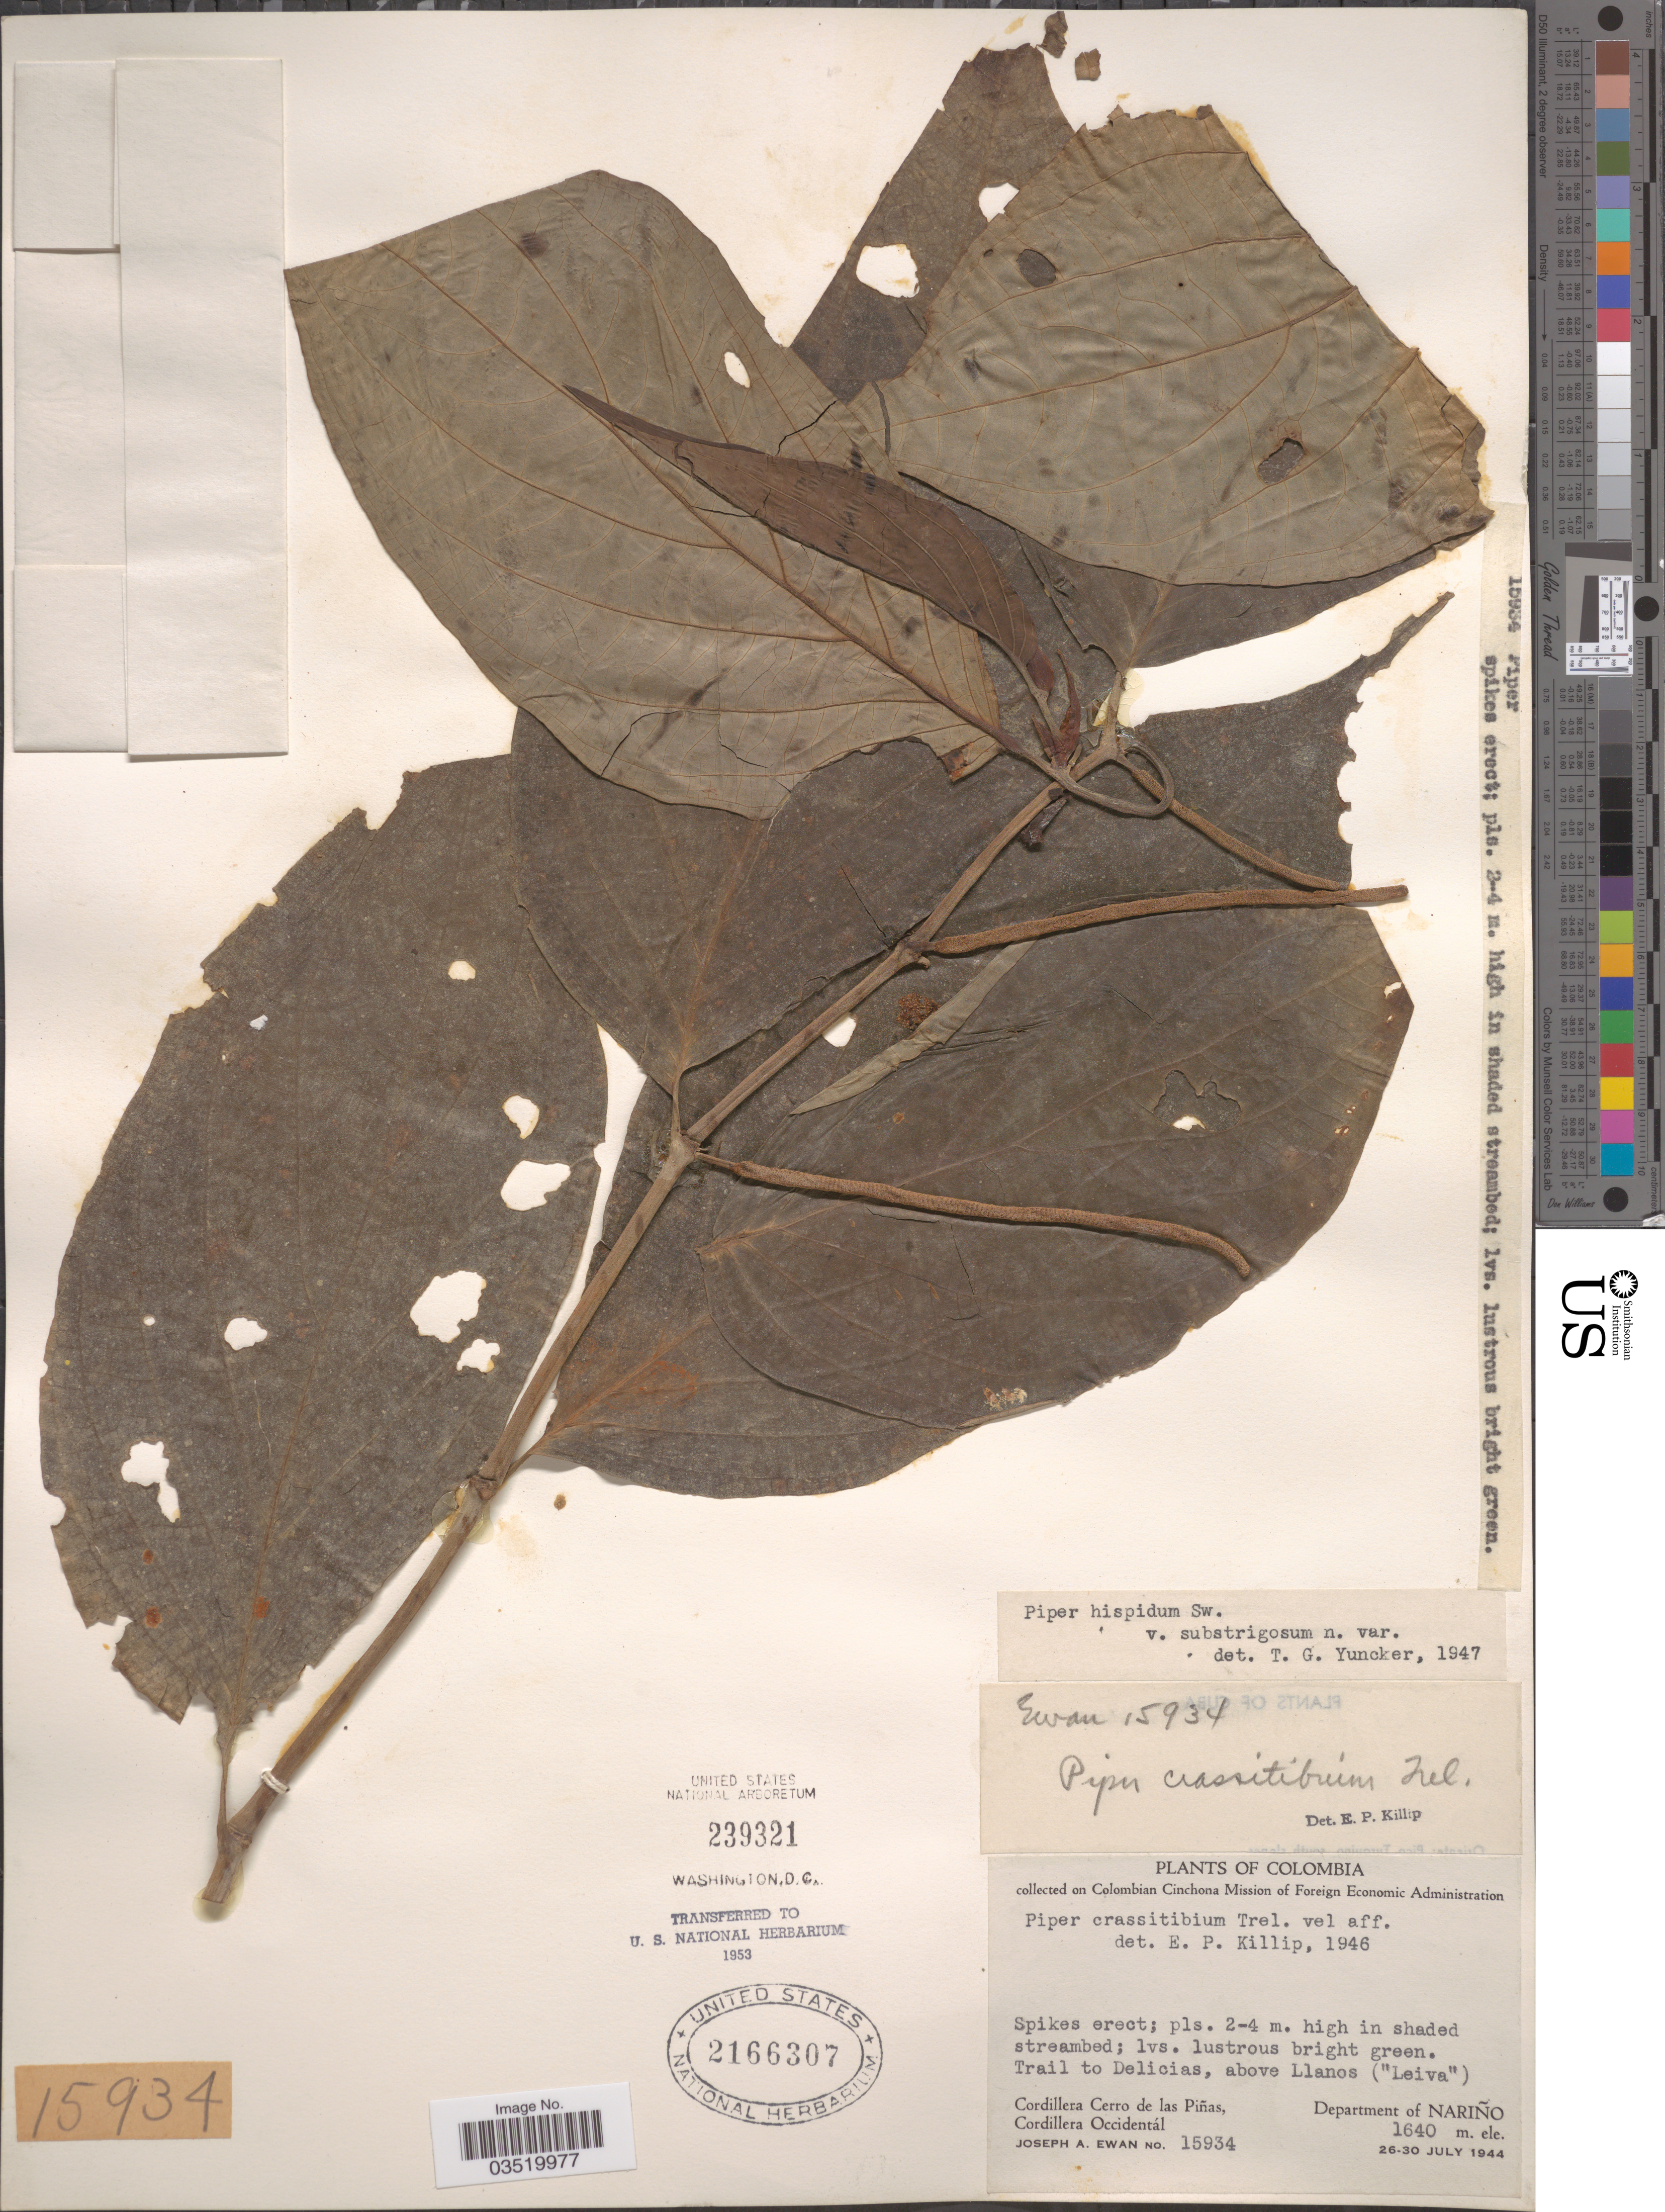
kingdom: Plantae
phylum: Tracheophyta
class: Magnoliopsida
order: Piperales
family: Piperaceae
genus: Piper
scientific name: Piper hispidum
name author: Sw.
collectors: J. A. Ewan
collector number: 15934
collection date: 1944-07-26/1944-07-30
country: Colombia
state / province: Nariño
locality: Trail to Delicias, above Llanos ("Leiva"). Cordillera Cerro de las Piñas, Cordillera Occidentál. Department of Nariño.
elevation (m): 1640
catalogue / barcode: US 2166307